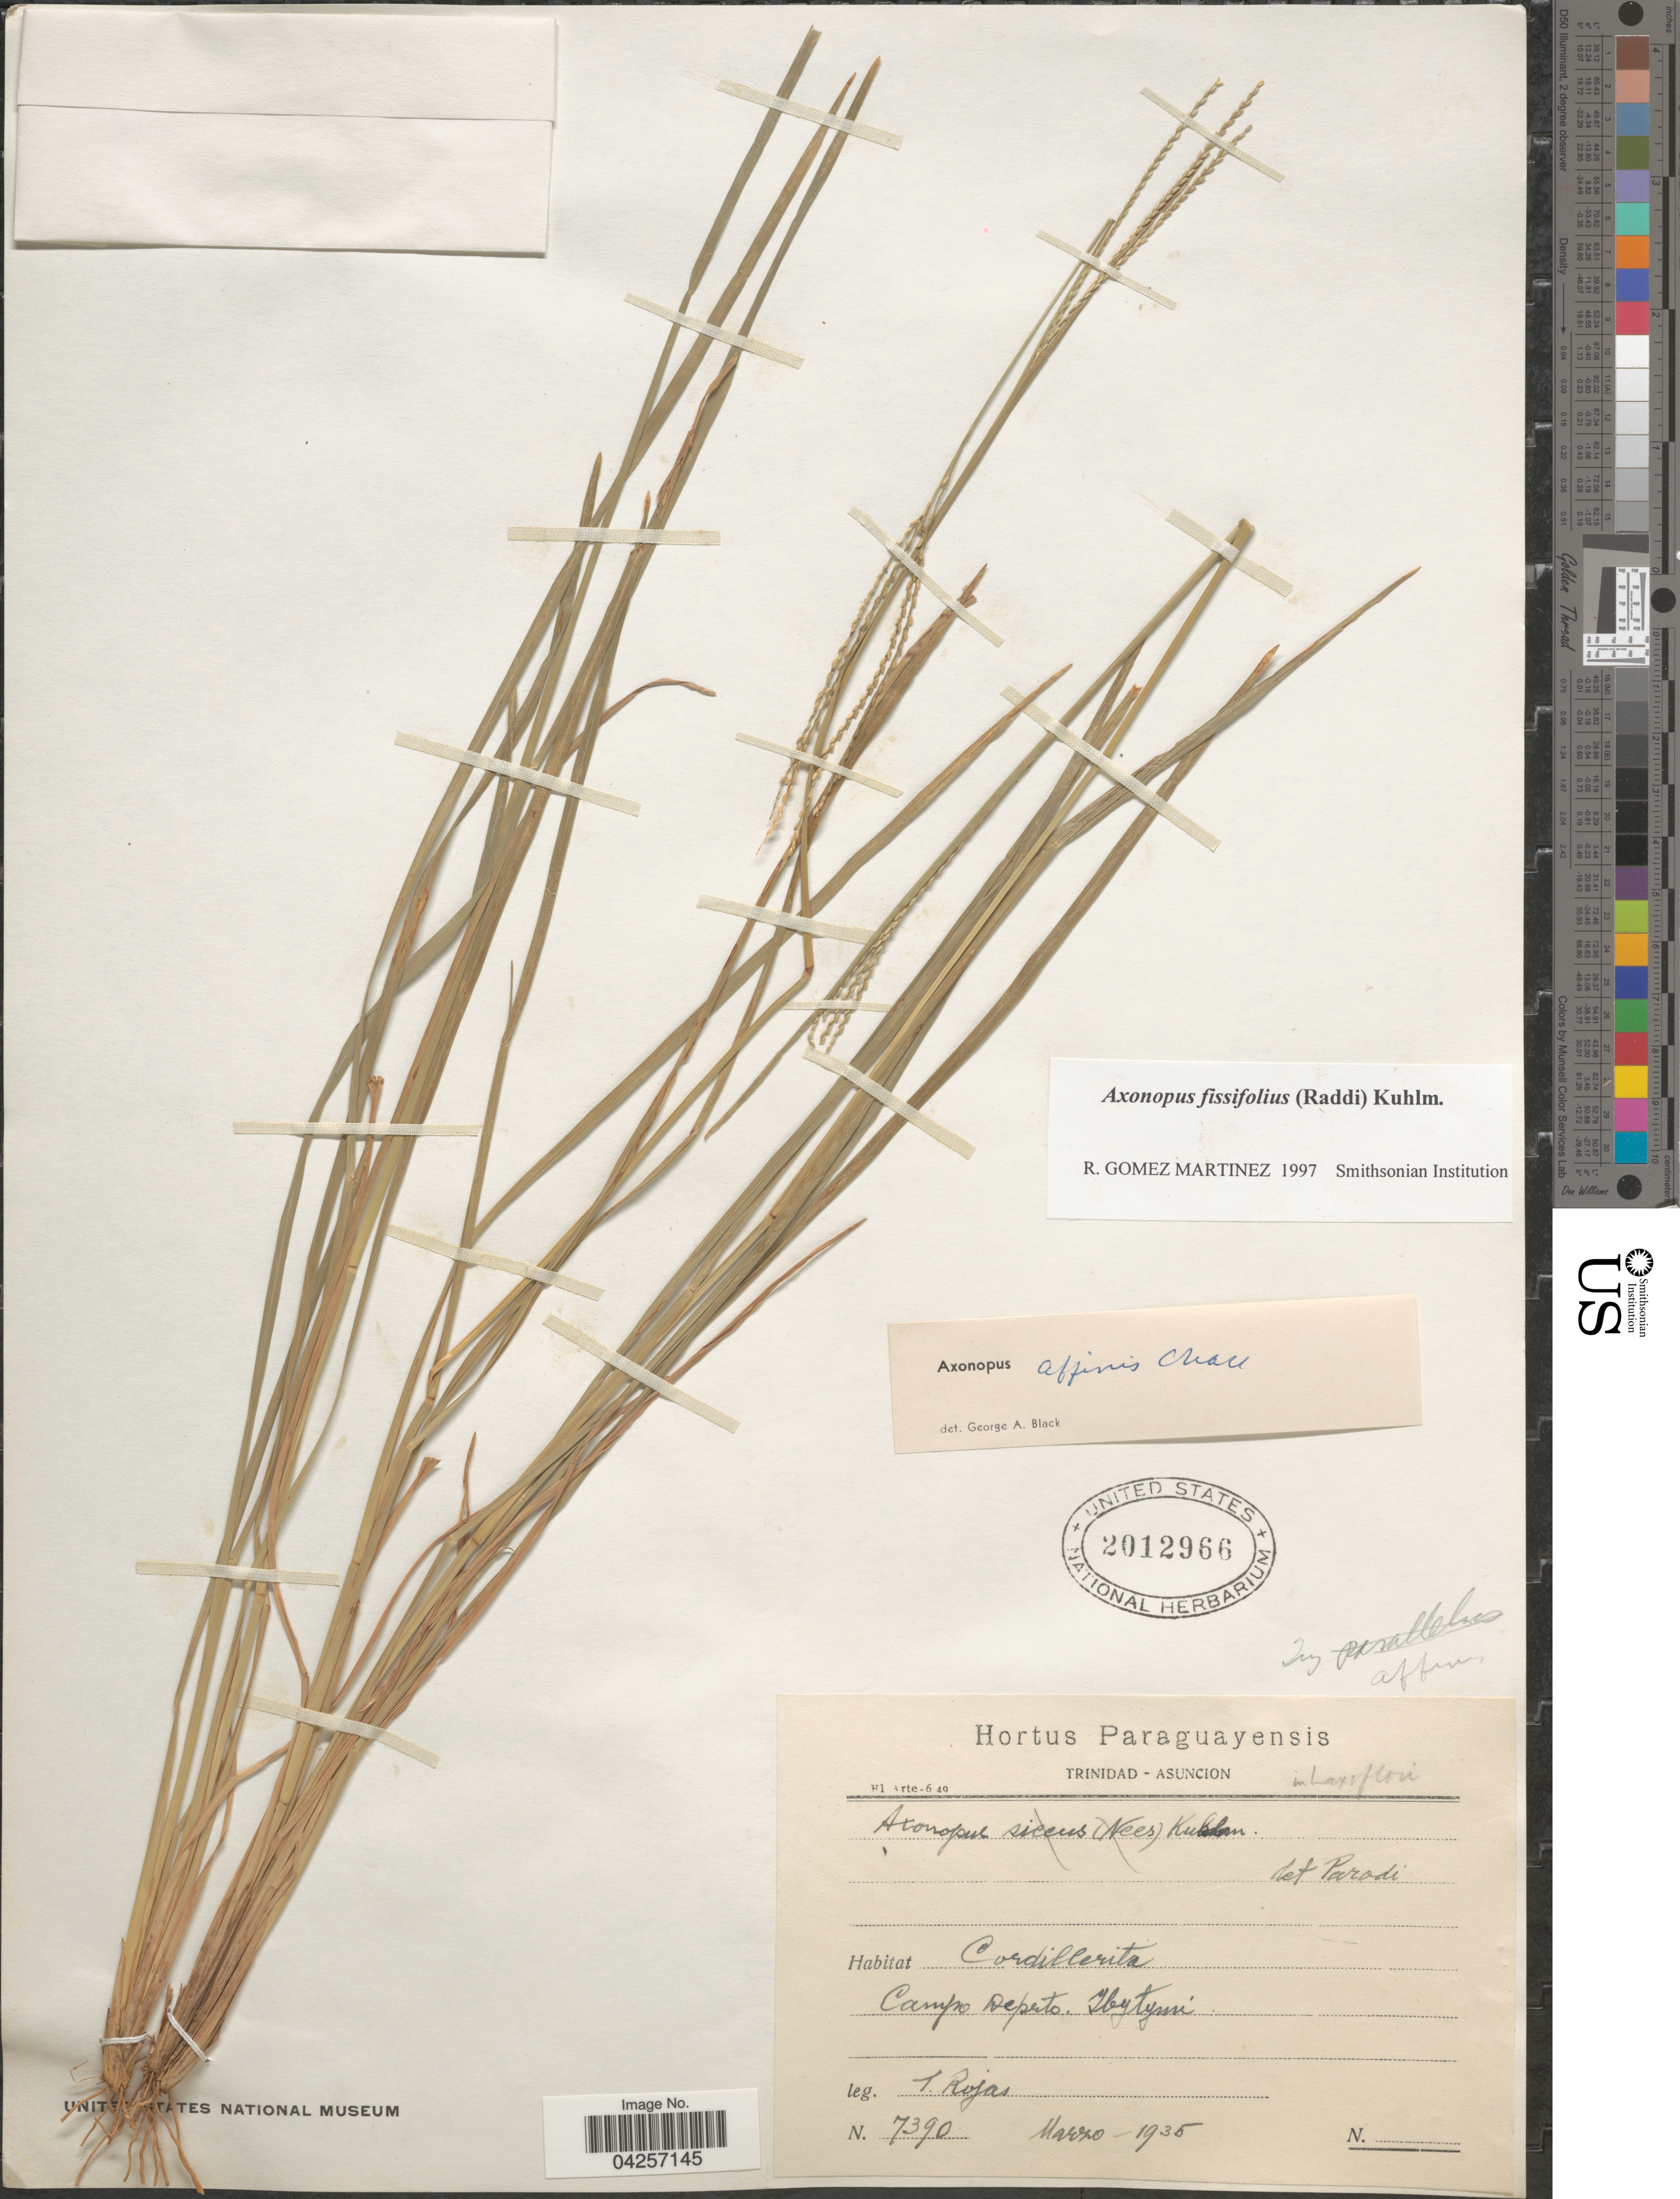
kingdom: Plantae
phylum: Tracheophyta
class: Liliopsida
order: Poales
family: Poaceae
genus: Axonopus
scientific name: Axonopus fissifolius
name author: (Raddi) Kuhlm.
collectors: T. Rojas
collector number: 7390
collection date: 1935-03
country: Paraguay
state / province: Asuncion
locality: Cordillerita. Ybytymi.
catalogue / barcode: US 2012966